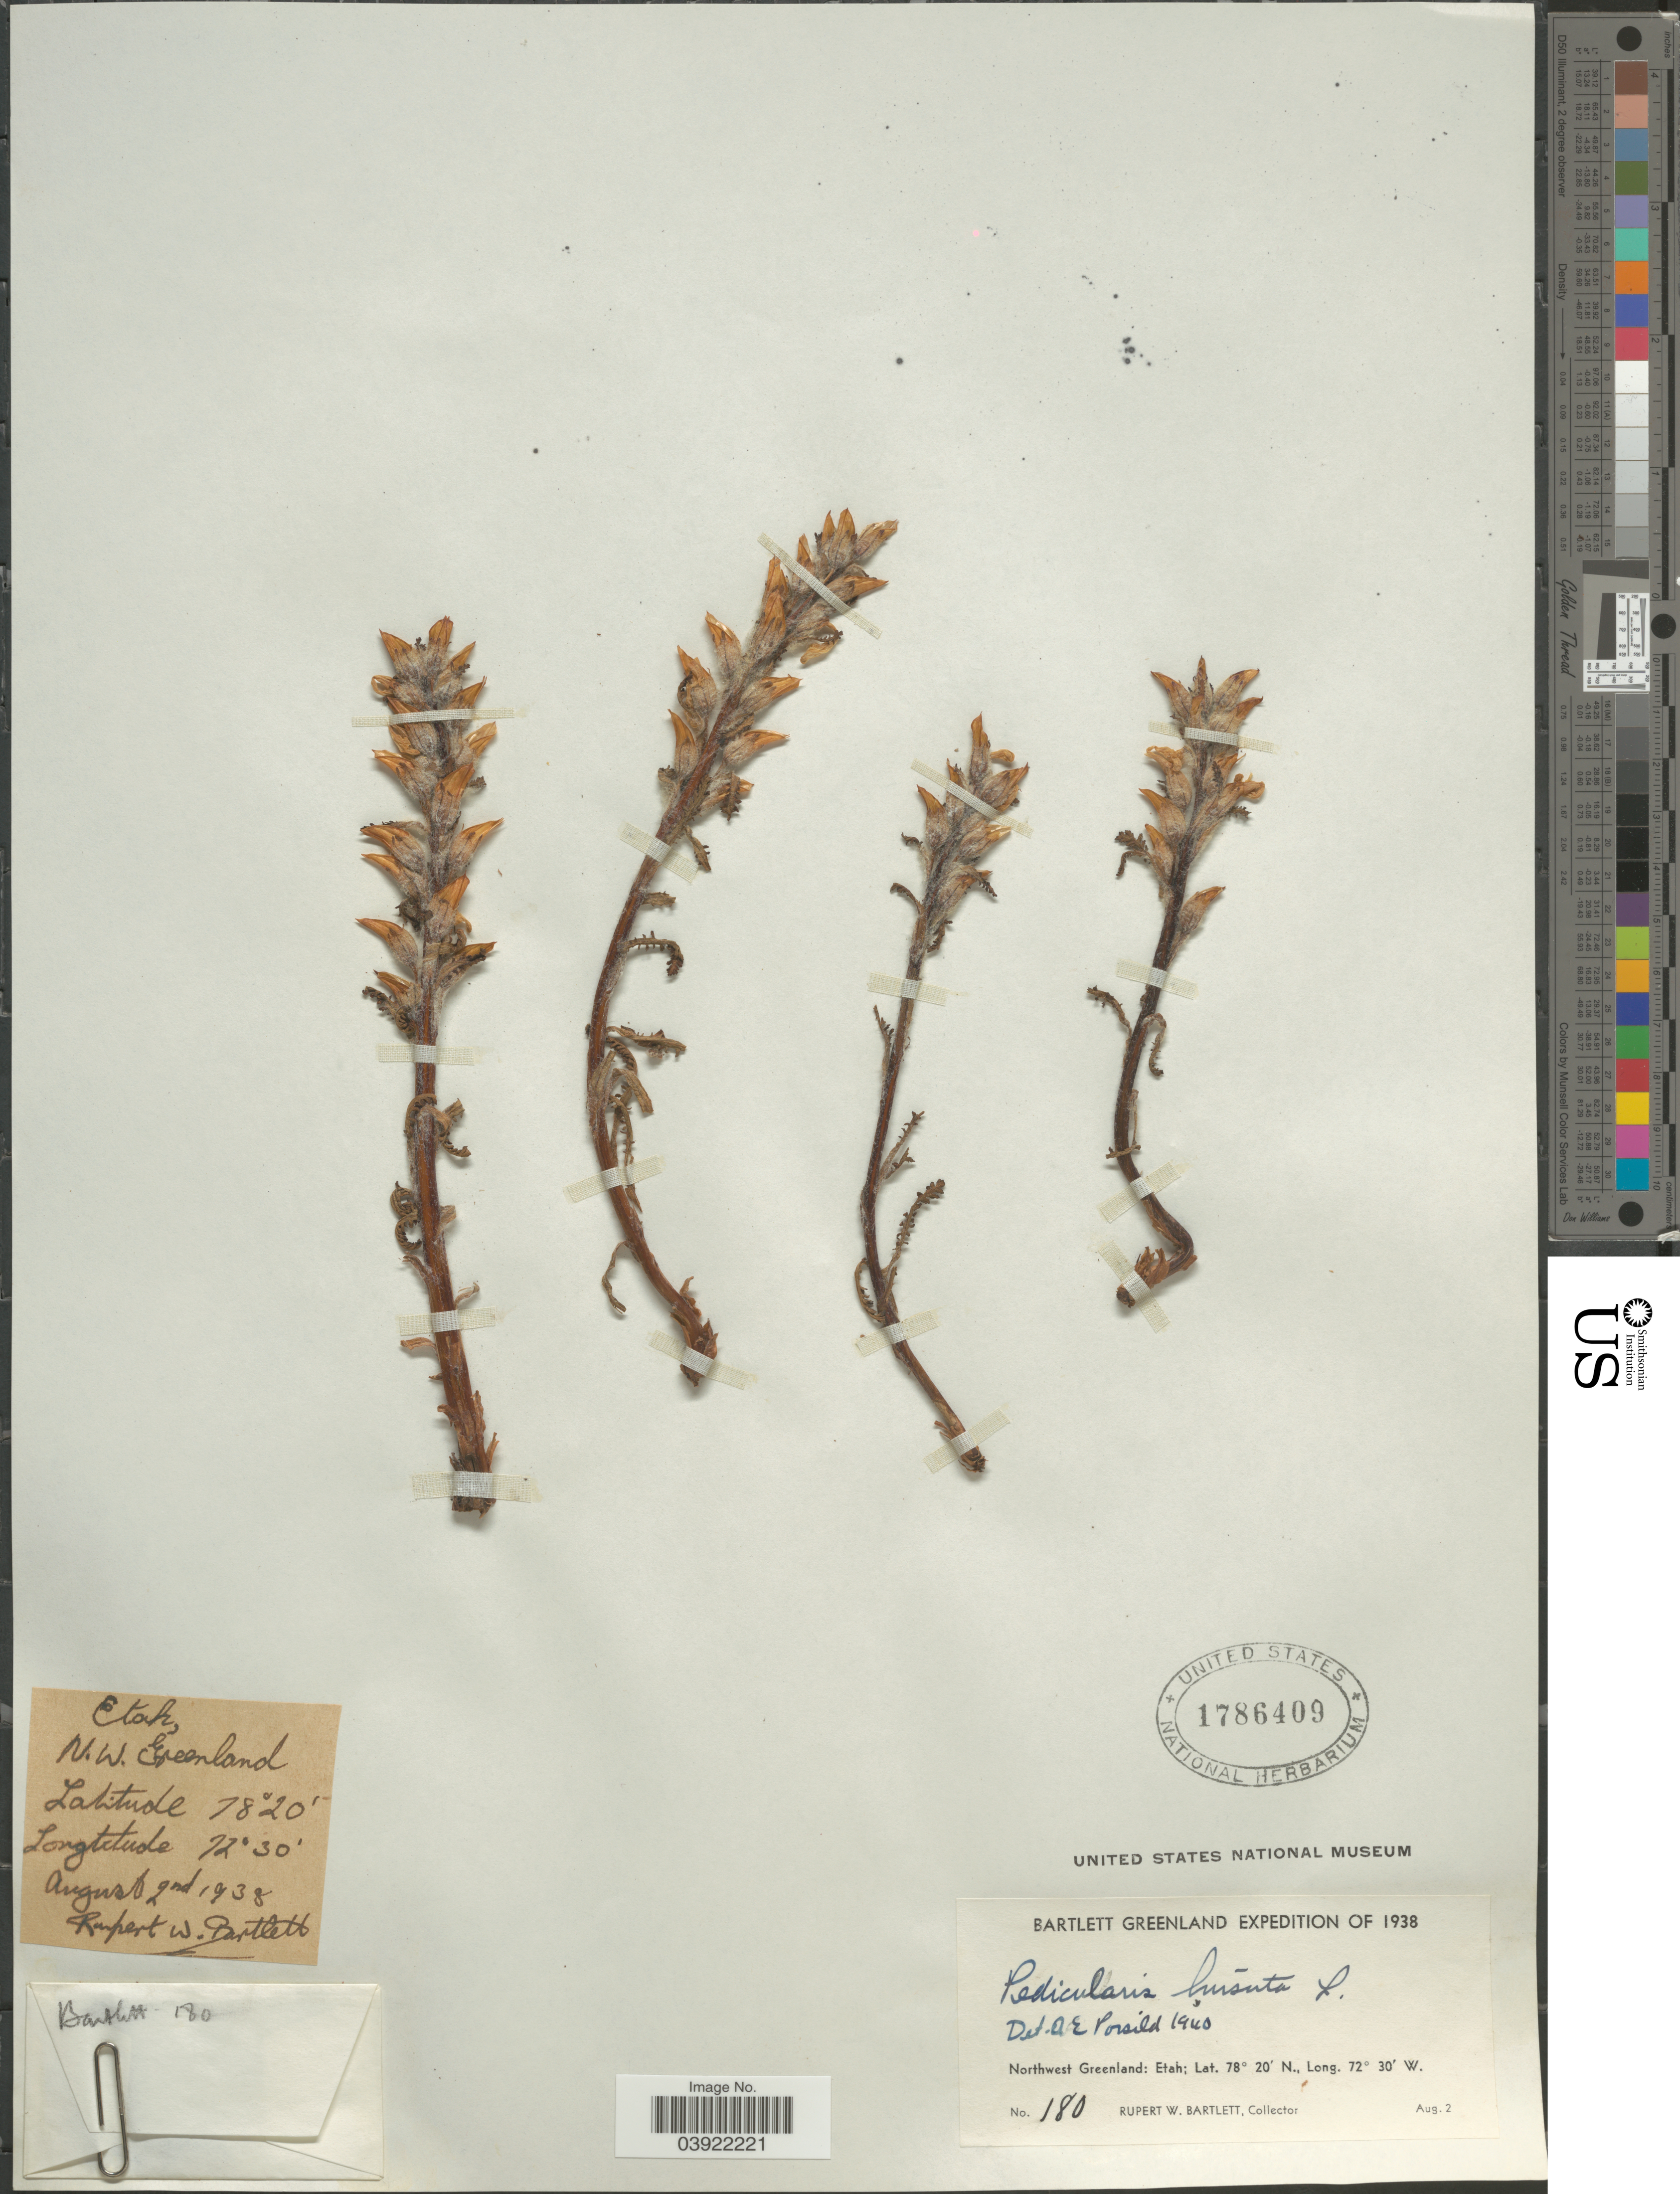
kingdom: Plantae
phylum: Tracheophyta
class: Magnoliopsida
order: Lamiales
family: Orobanchaceae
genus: Pedicularis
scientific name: Pedicularis hirsuta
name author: L.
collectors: R. W. Bartlett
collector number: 180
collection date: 1938-08-02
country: Greenland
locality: Etah, N.W. Greenland. Northwest Greenland: Etah.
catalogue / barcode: US 1786409